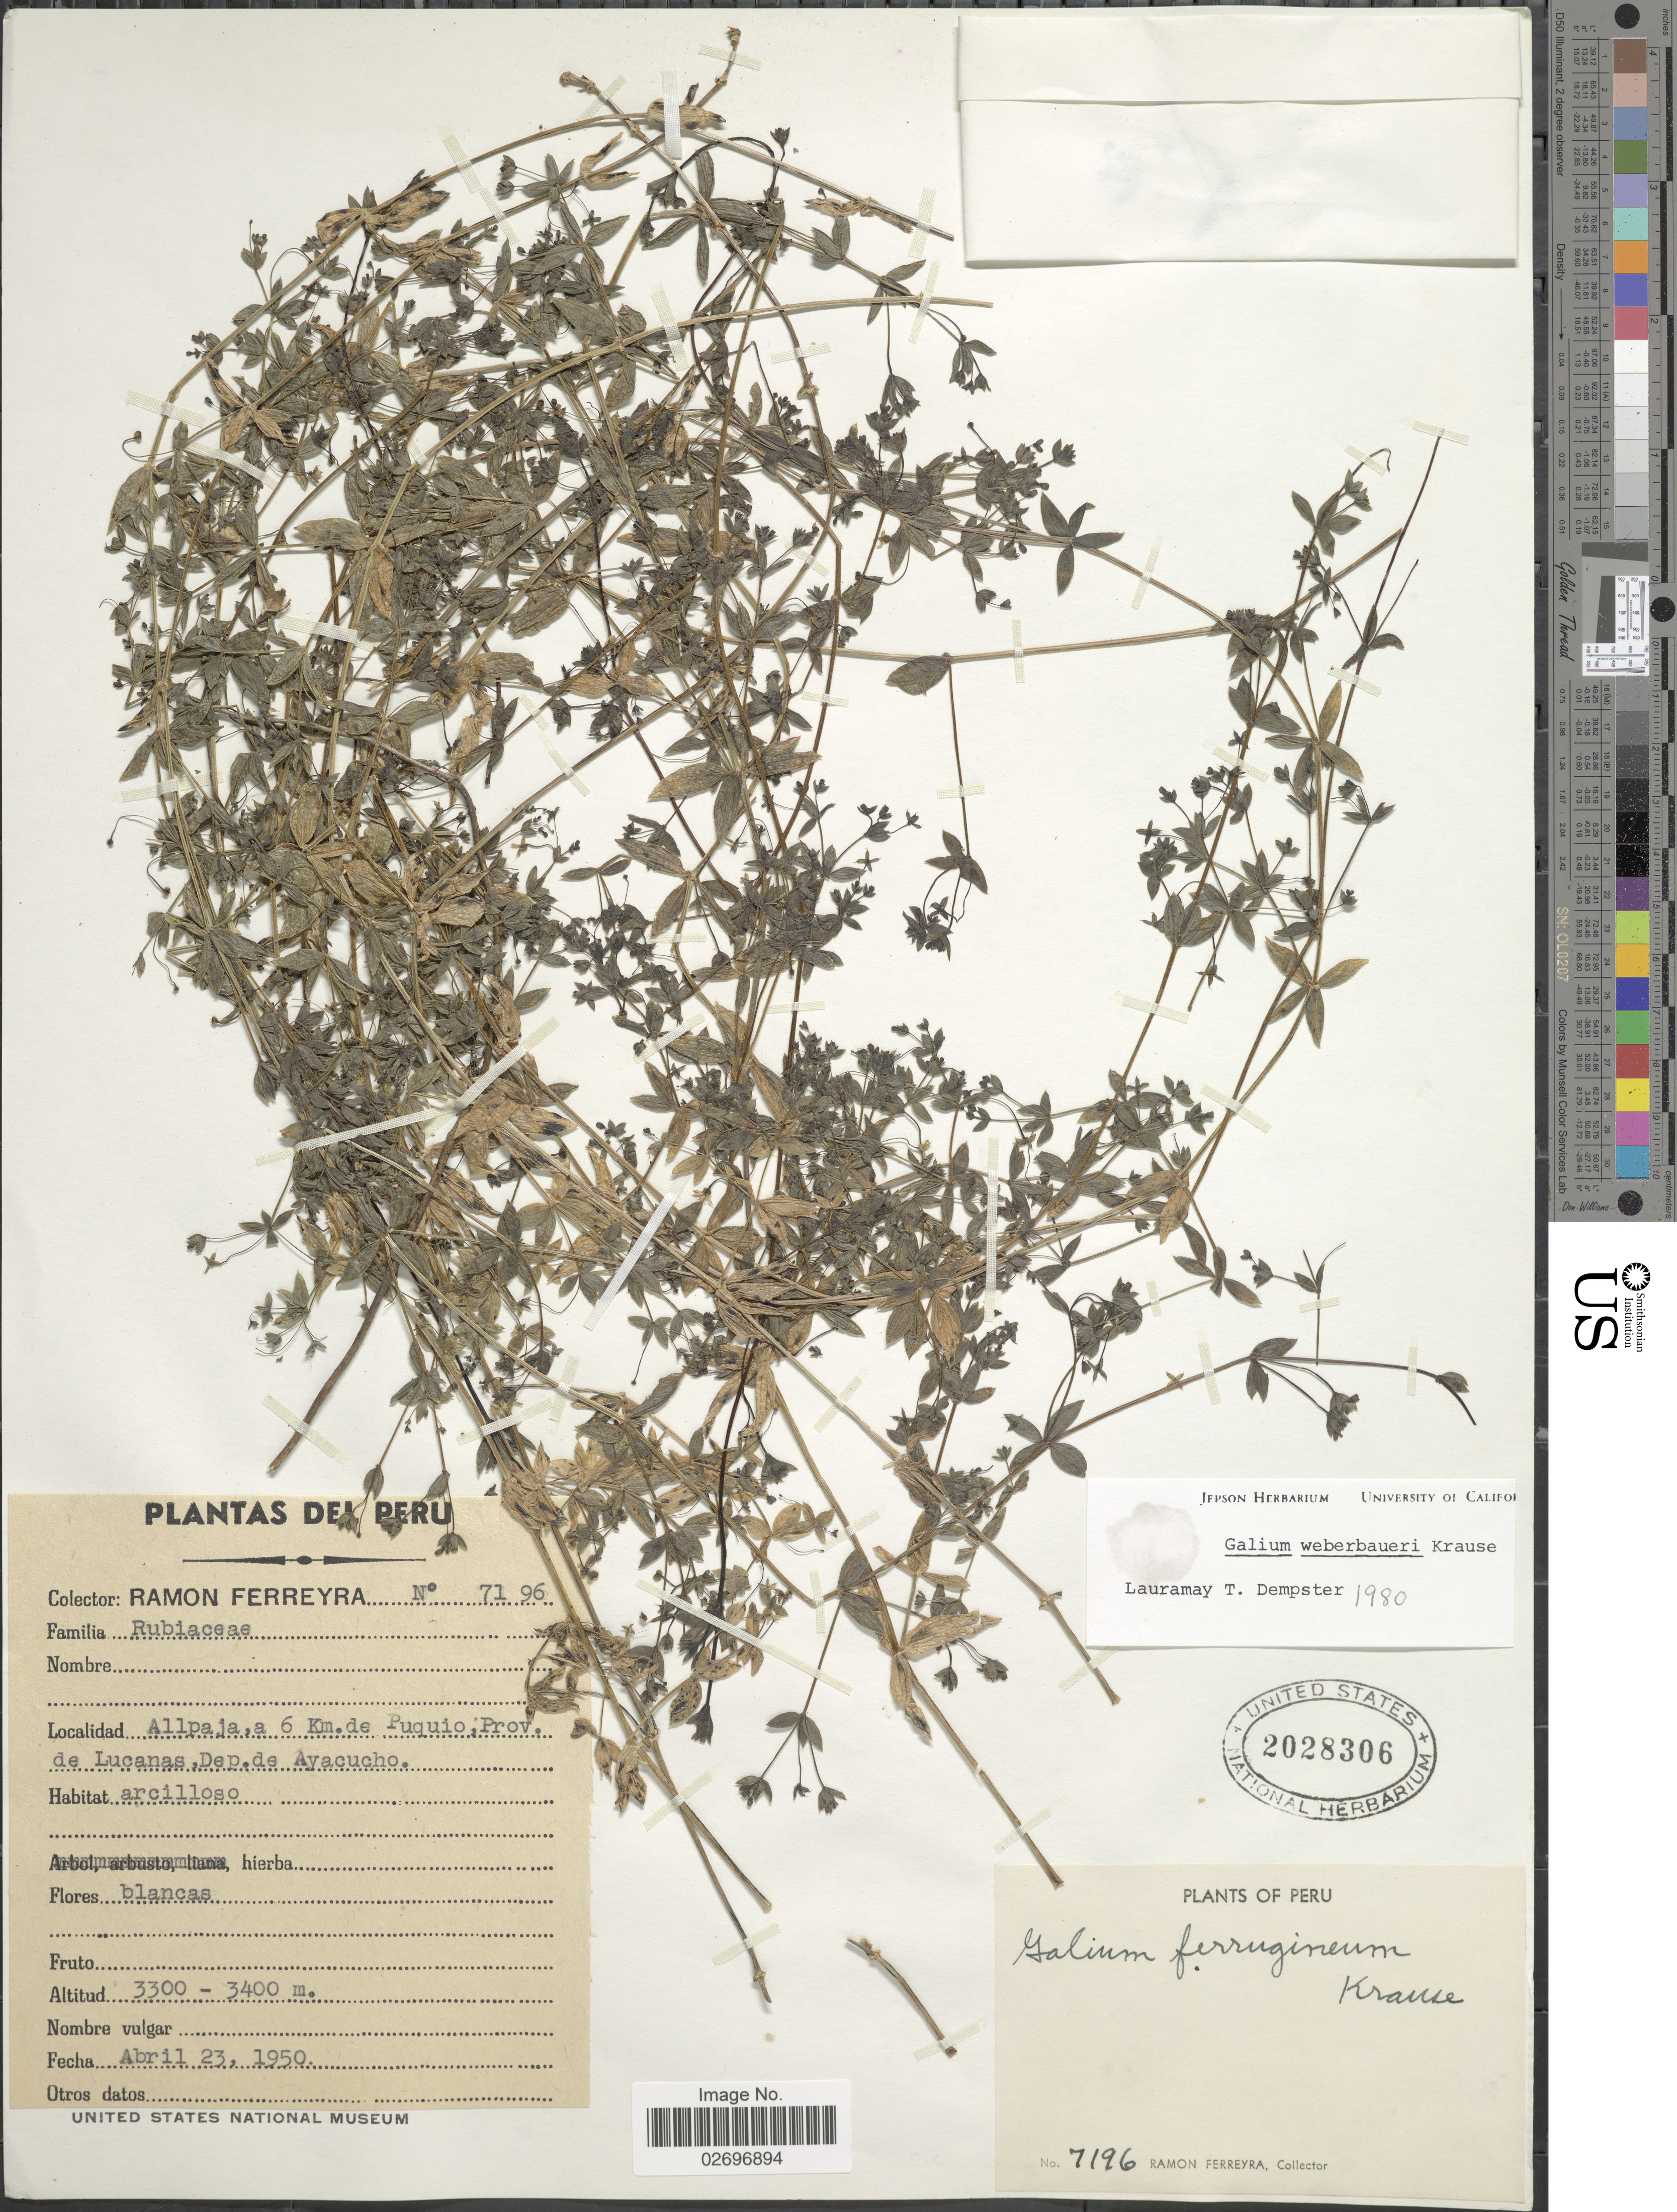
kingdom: Plantae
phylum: Tracheophyta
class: Magnoliopsida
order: Gentianales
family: Rubiaceae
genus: Galium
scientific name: Galium weberbaueri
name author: K. Krause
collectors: R. A. Ferreyra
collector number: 7196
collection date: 1950-04-23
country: Peru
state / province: Ayacucho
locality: Allpaja, a 6 km. de Puquio, Prov. de Lucanas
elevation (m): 3300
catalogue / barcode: US 2028306